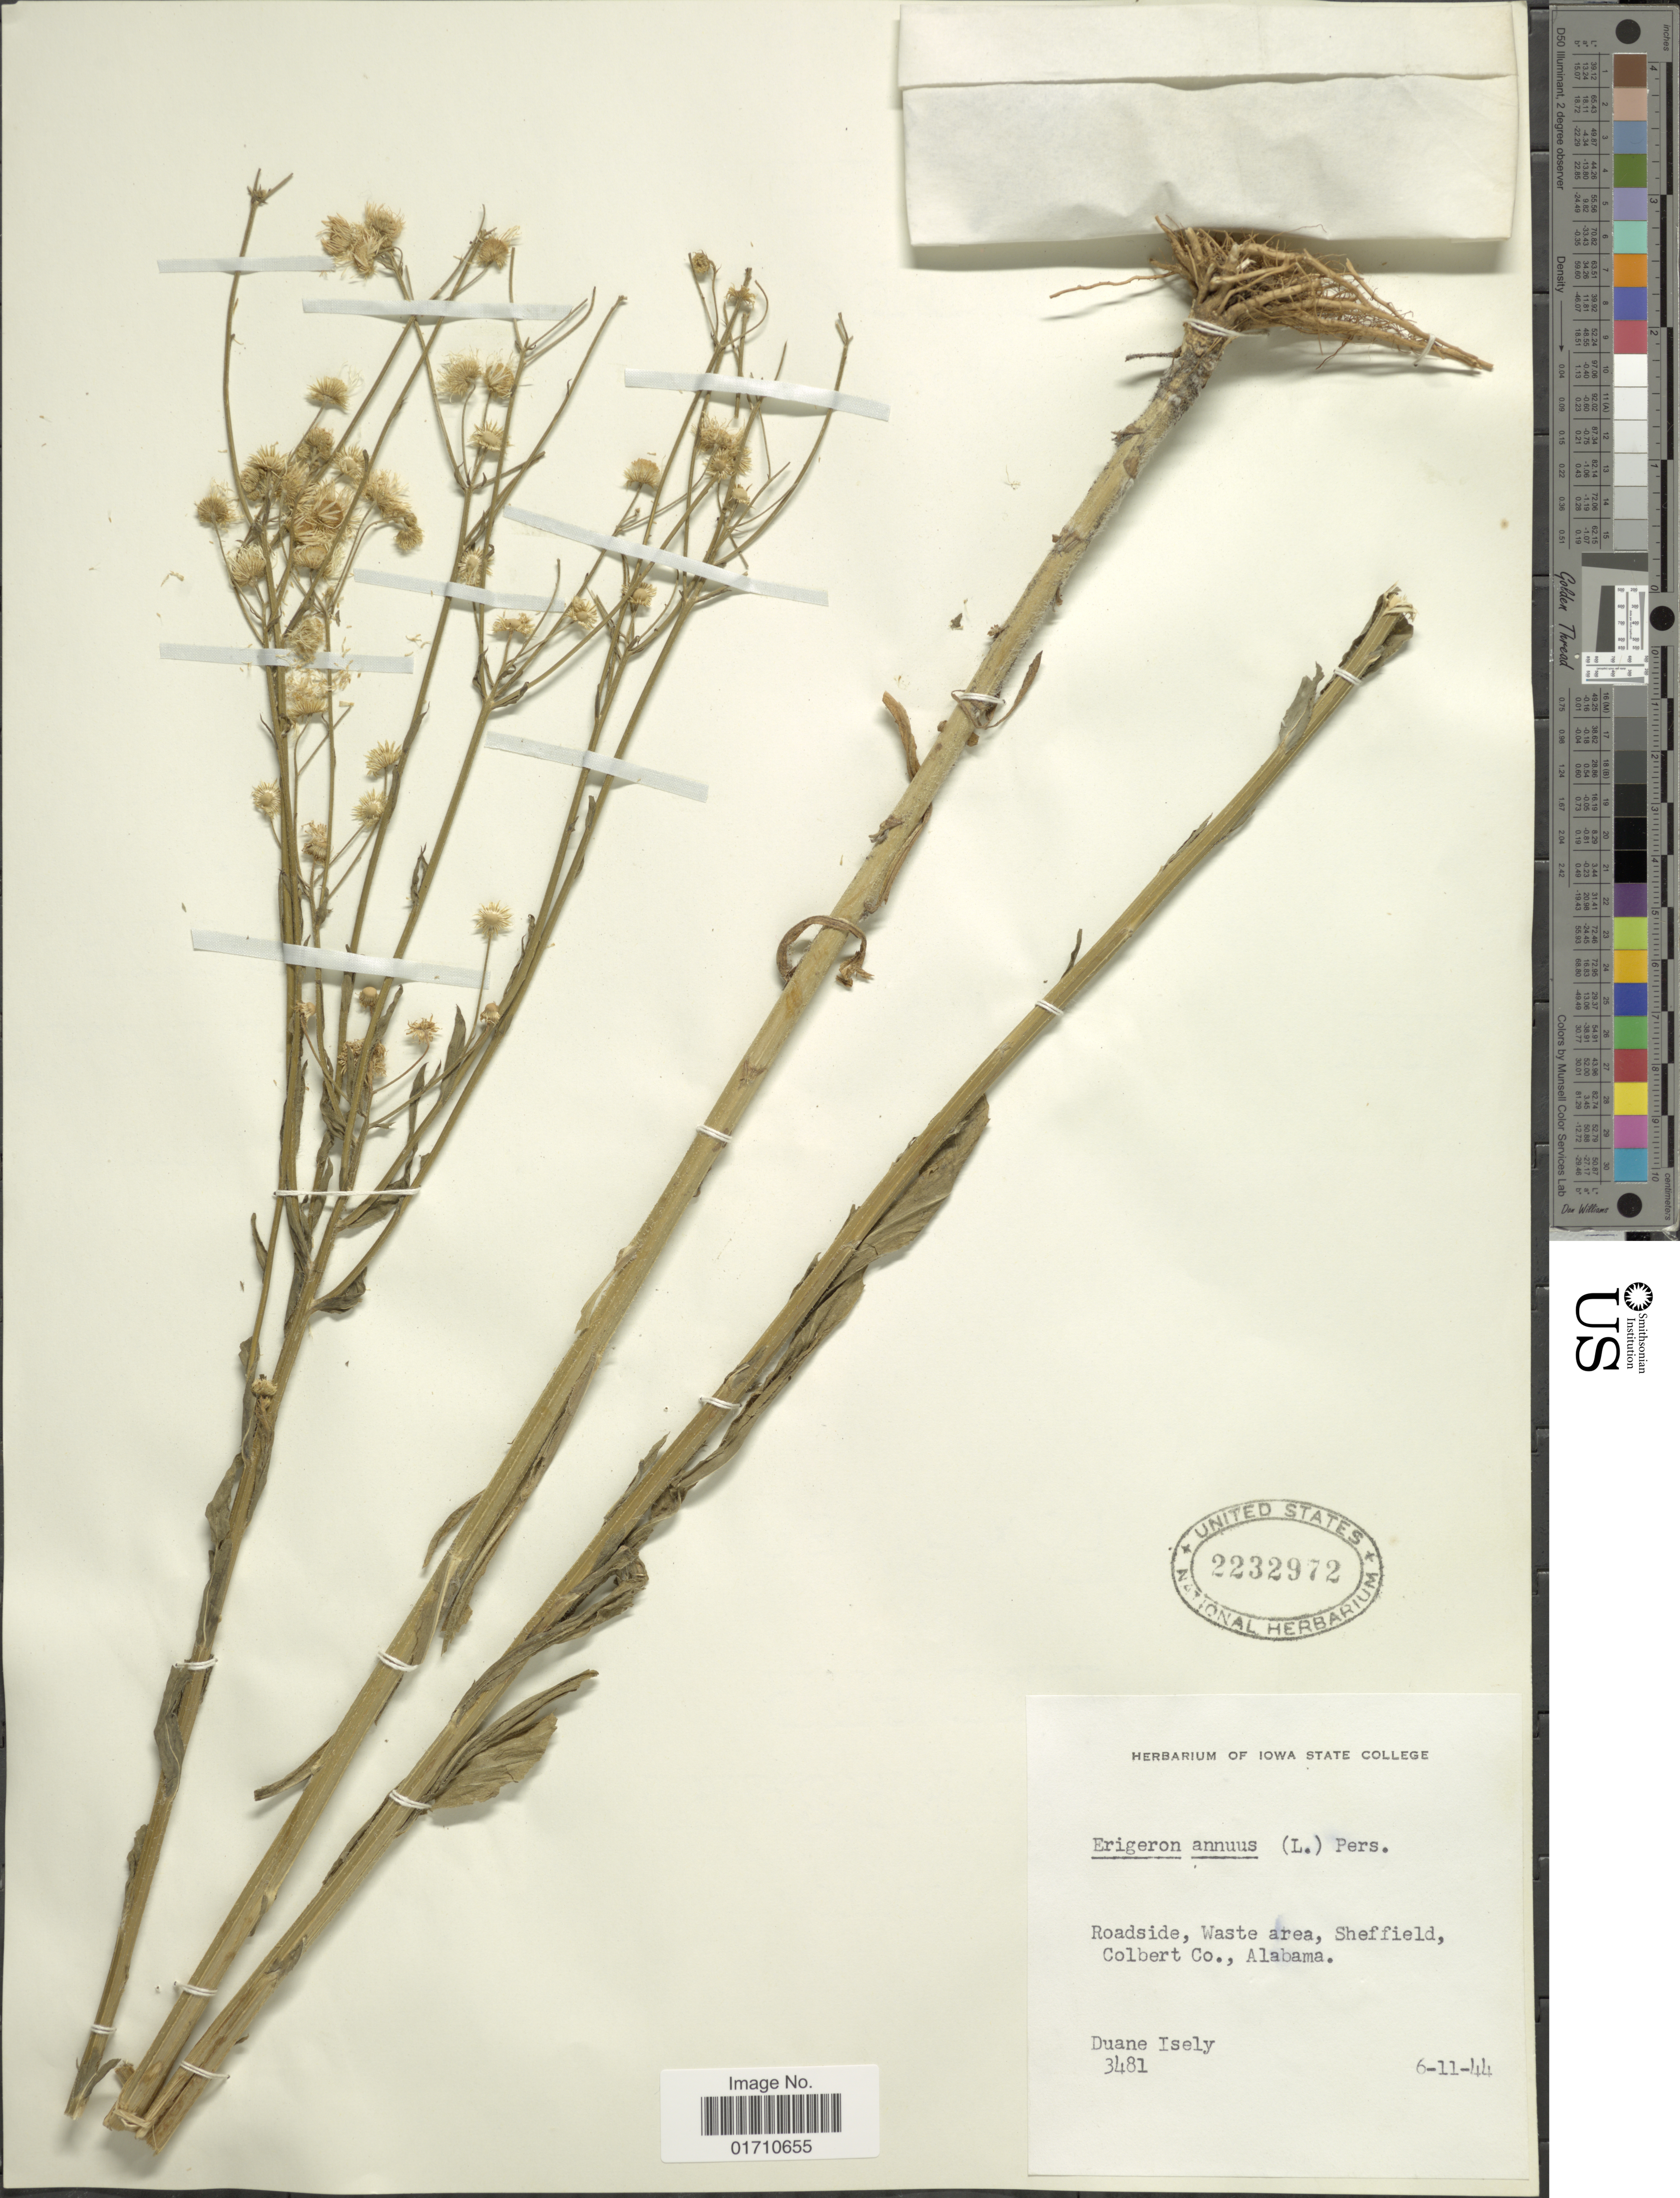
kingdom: Plantae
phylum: Tracheophyta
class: Magnoliopsida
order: Asterales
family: Asteraceae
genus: Erigeron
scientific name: Erigeron annuus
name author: (L.) Pers.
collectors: D. Isely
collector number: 3481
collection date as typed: Transcribed d/m/y: 11/6/44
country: United States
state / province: Alabama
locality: Roadside, Waste area, Sheffield, Colbert Co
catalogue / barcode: US 2232972